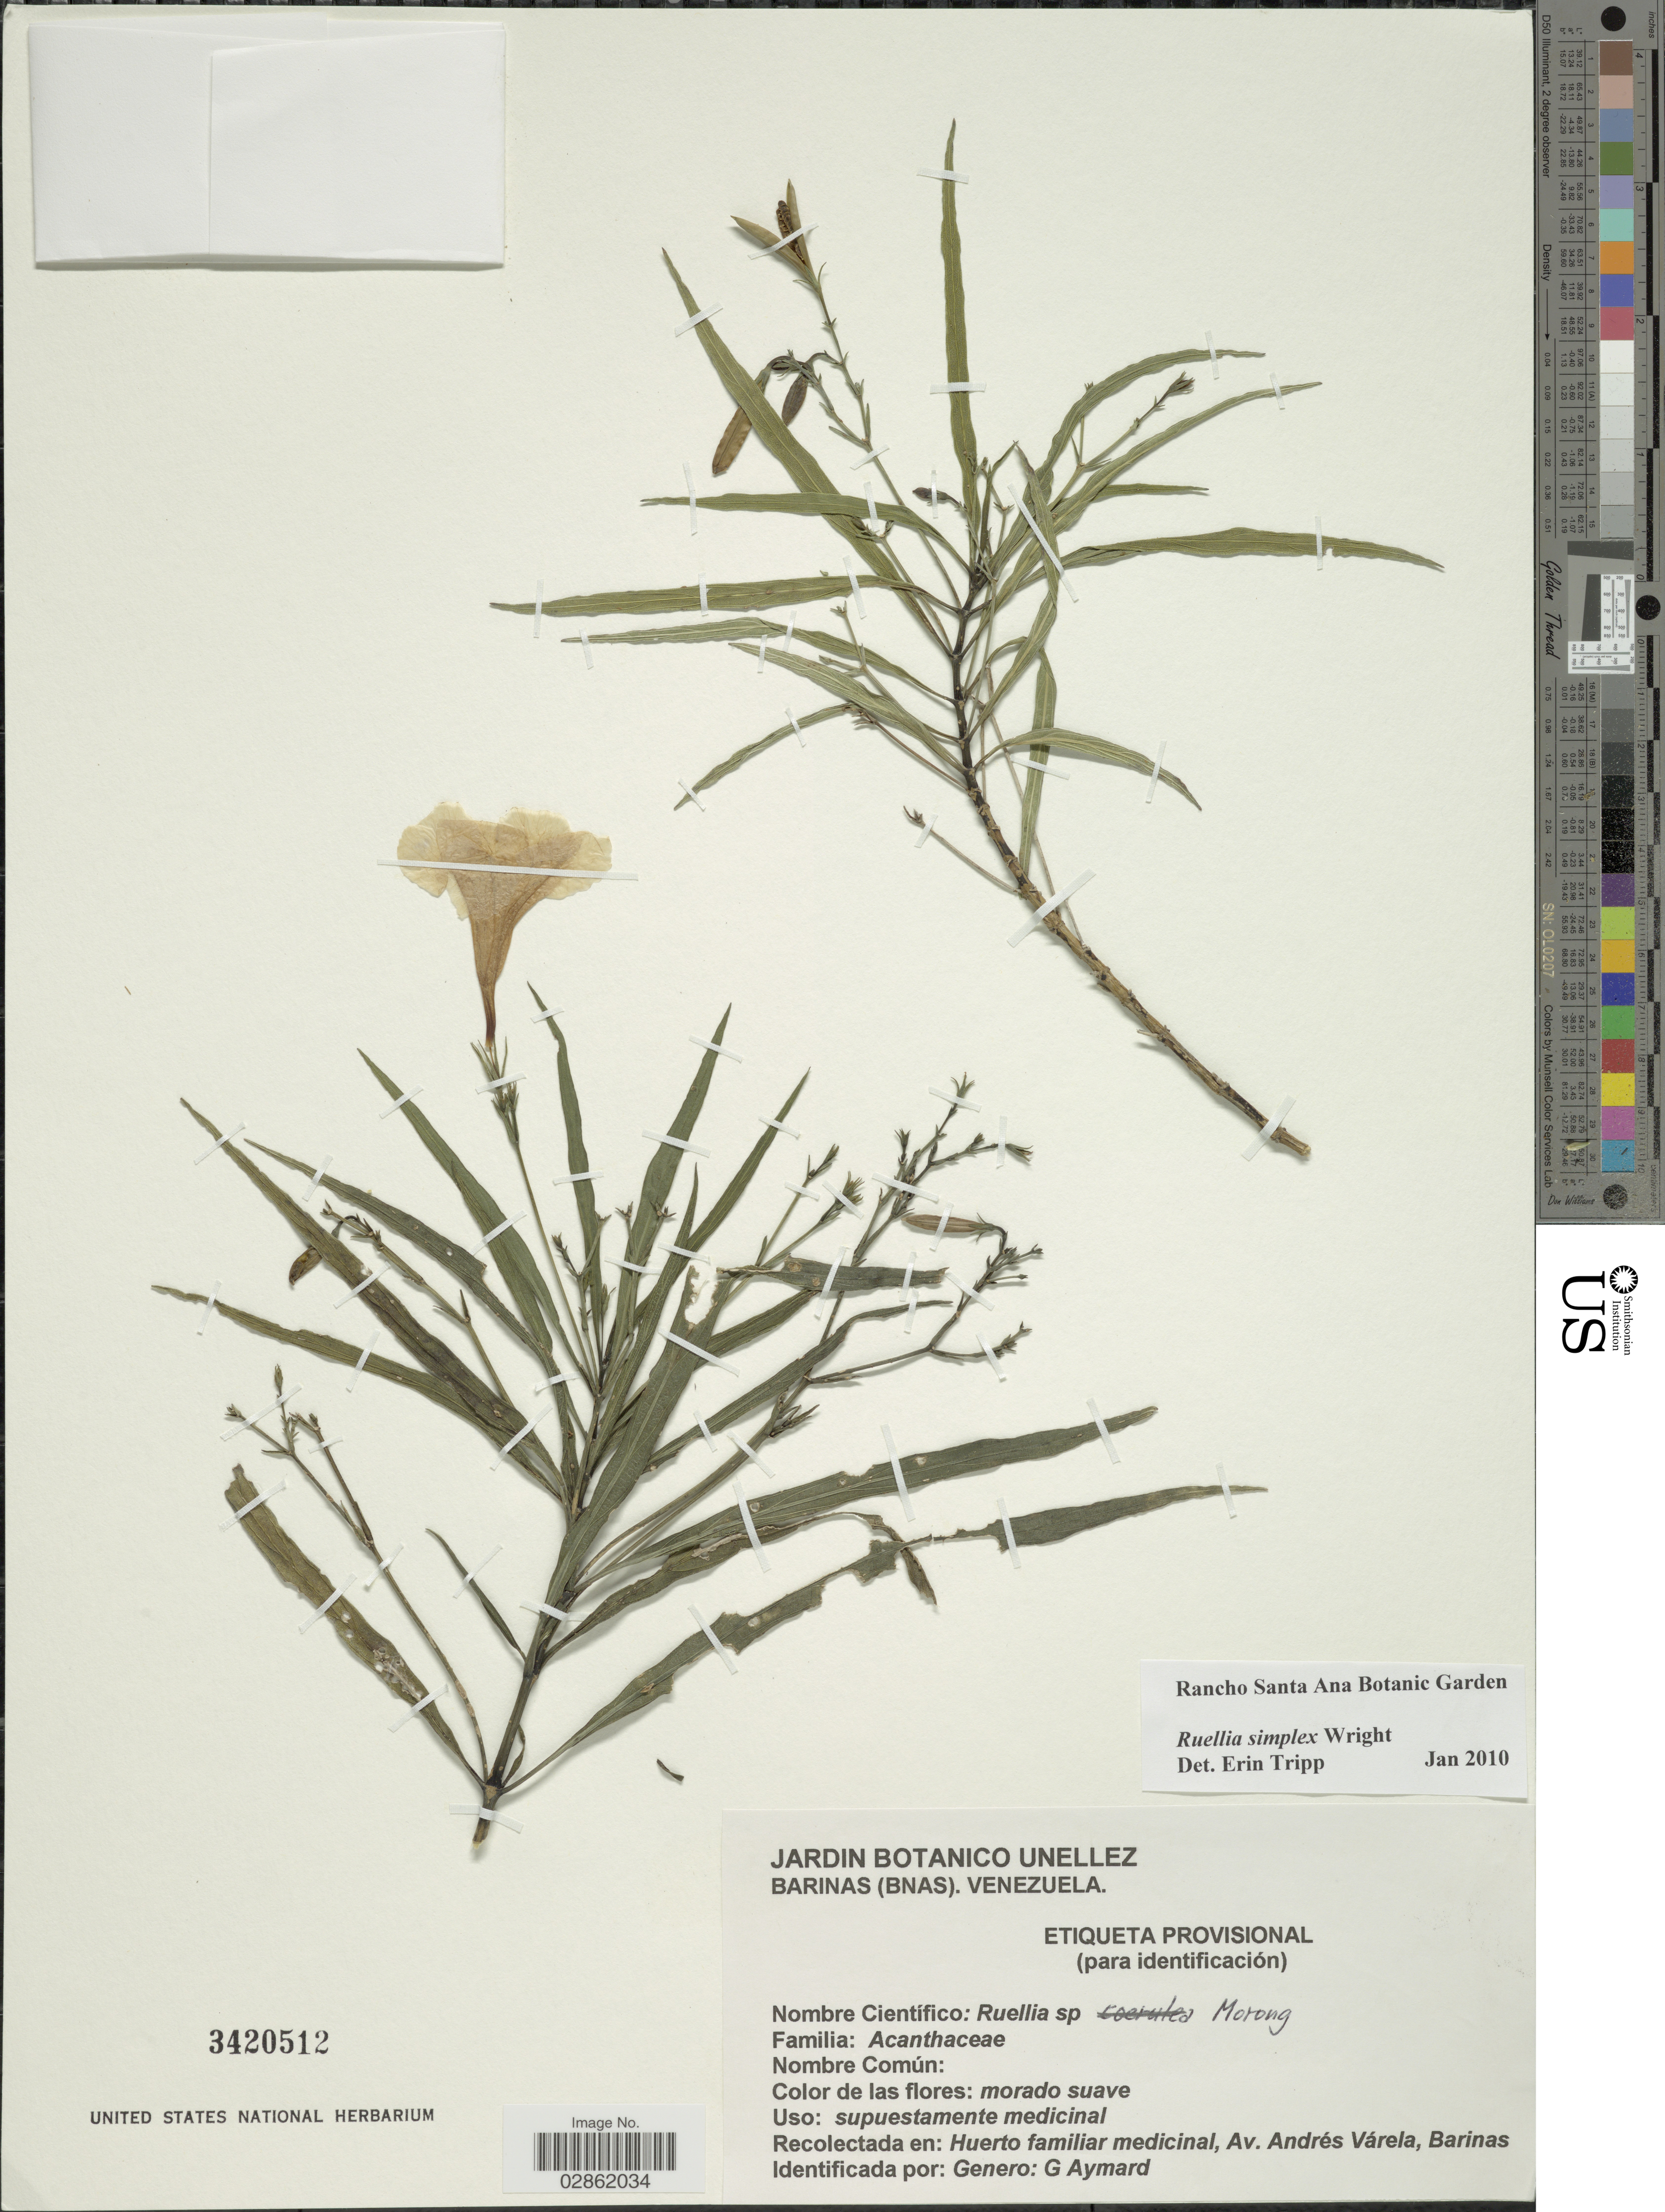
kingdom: Plantae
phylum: Tracheophyta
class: Magnoliopsida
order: Lamiales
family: Acanthaceae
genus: Ruellia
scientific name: Ruellia simplex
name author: C. Wright in Sauvalle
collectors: G. A. Aymard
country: Venezuela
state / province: Barinas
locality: Barinas (Bnas.)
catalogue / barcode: US 3420512